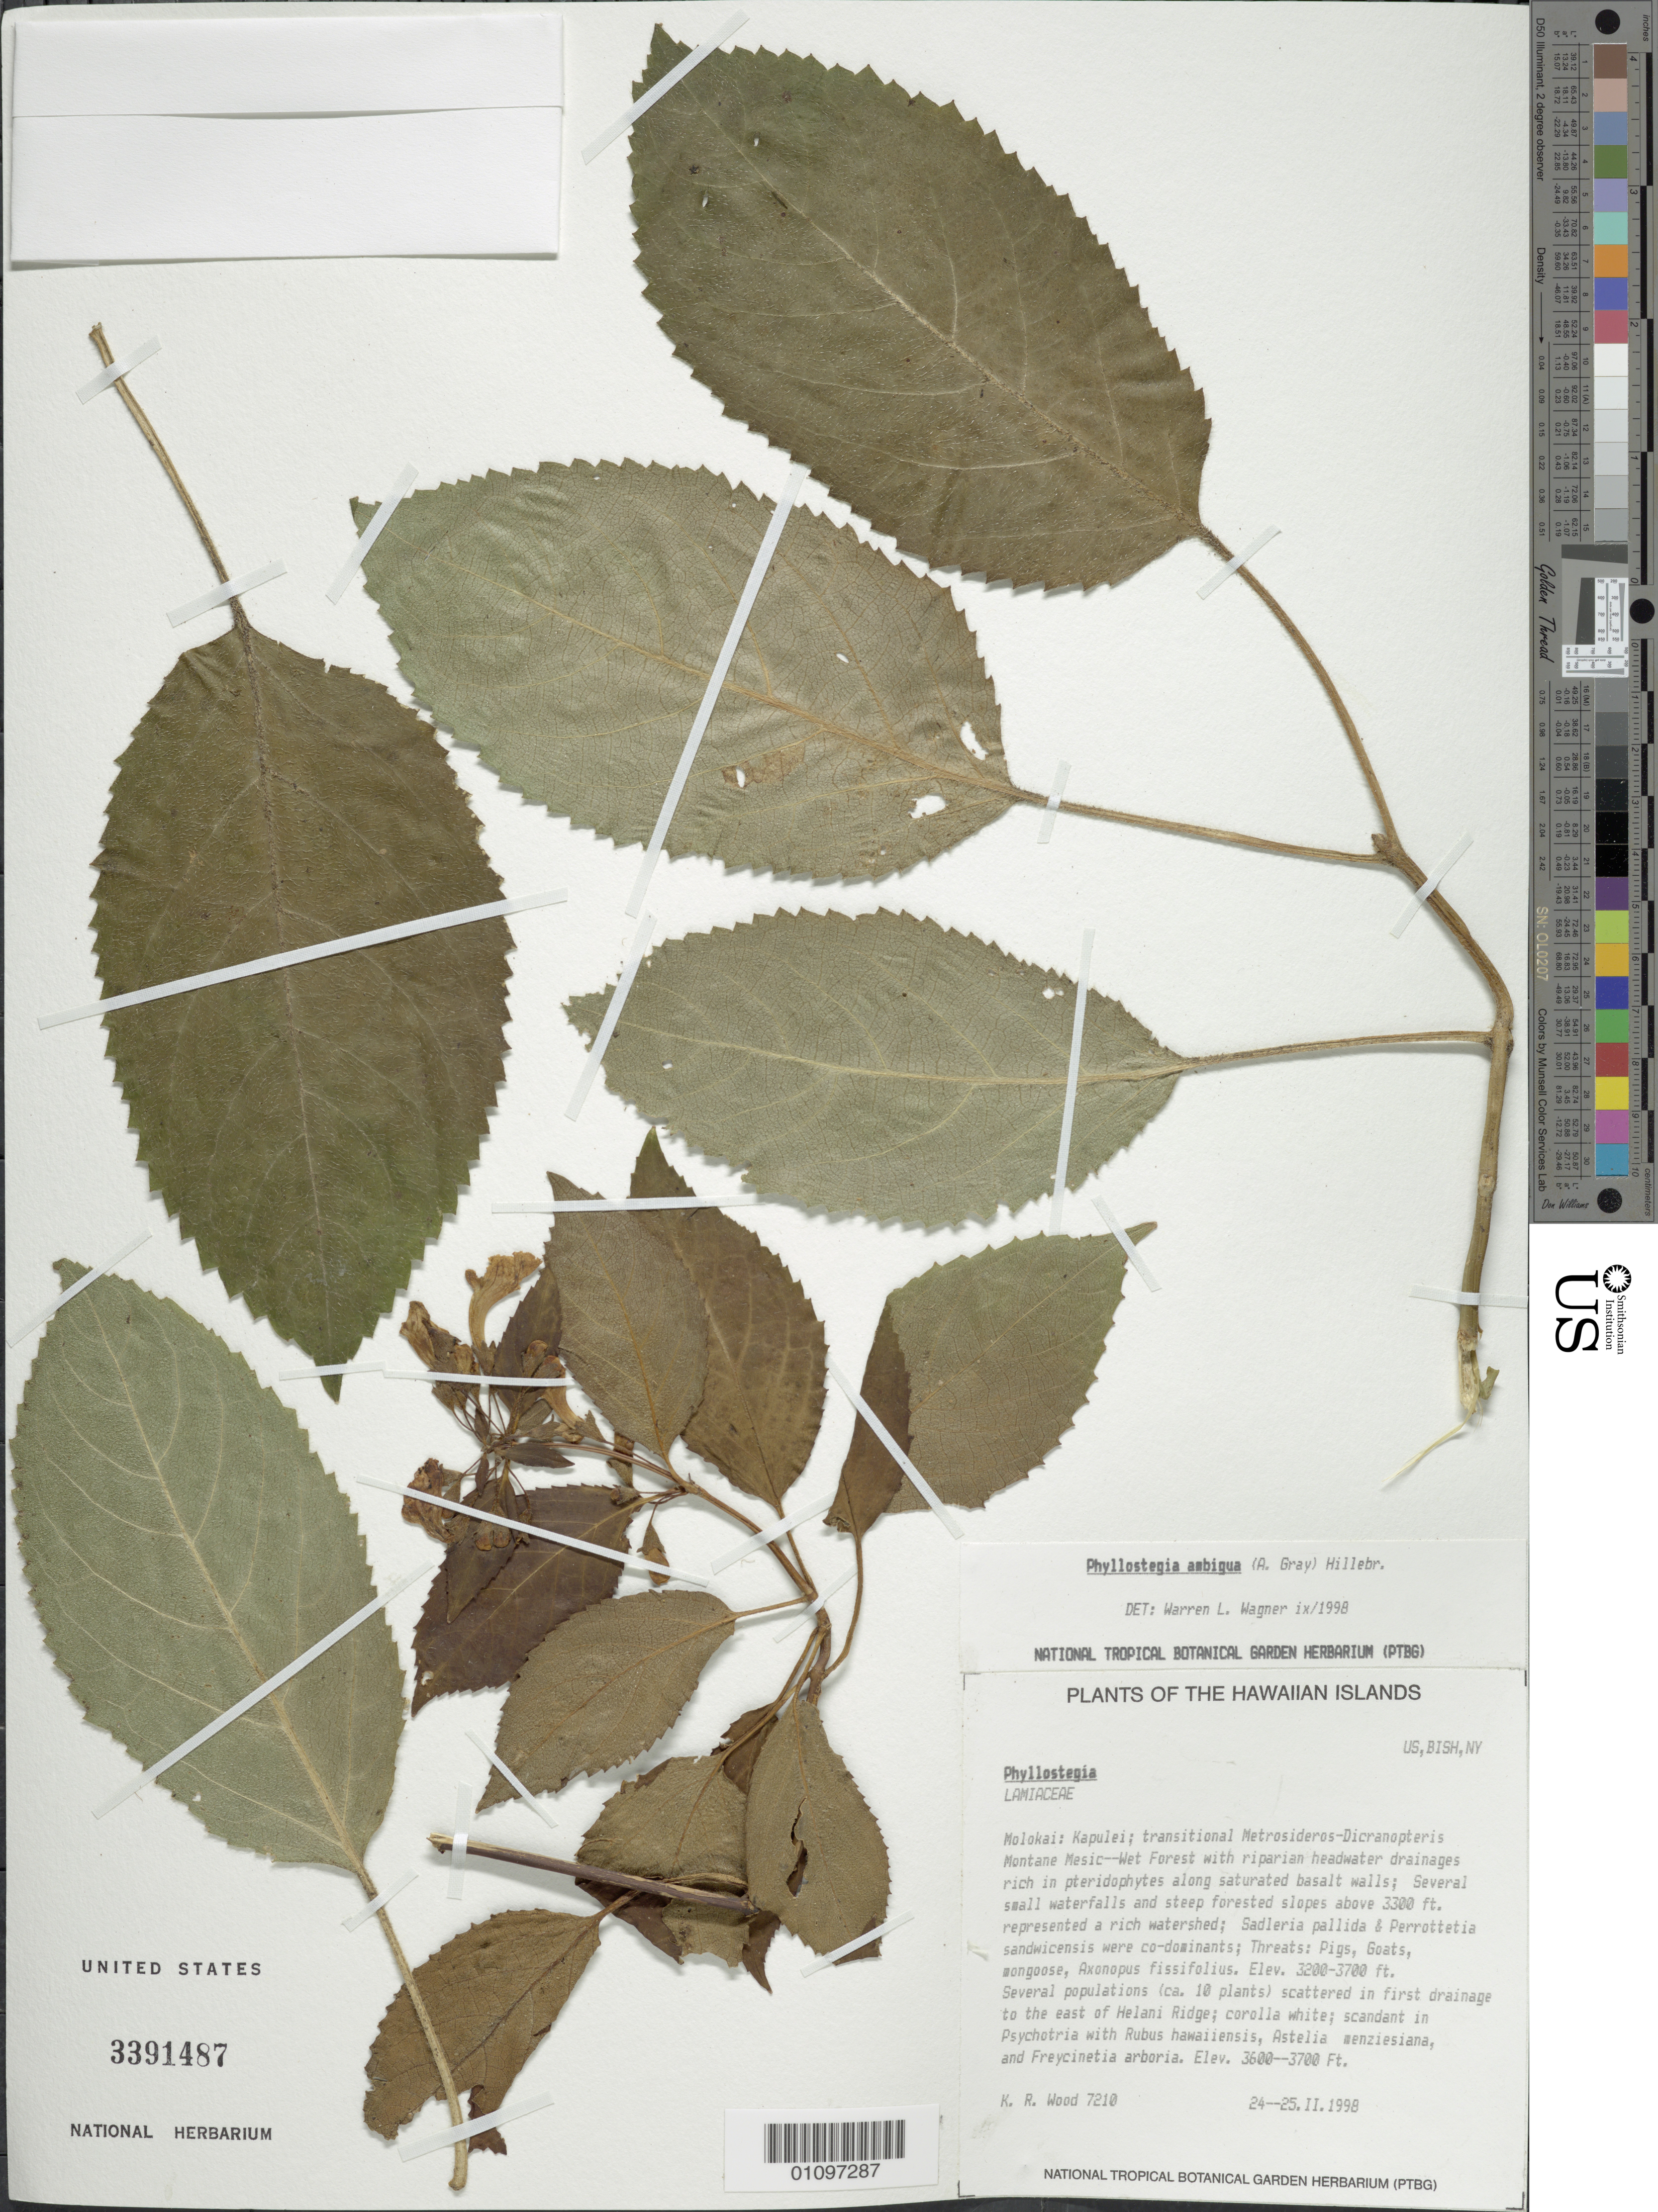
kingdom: Plantae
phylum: Tracheophyta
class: Magnoliopsida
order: Lamiales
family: Lamiaceae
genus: Phyllostegia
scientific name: Phyllostegia ambigua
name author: (A. Gray) Hillebr.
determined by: Wagner, W. L., (BOT), Smithsonian Institution - National Museum of Natural History (UNITED STATES)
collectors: K. R. Wood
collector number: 7210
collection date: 1998-02-24,1998-02-25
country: United States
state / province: Hawaii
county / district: Maui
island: Moloka'i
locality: Kapulei, first drainage to the east of Helani Ridge.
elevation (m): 1097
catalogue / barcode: US 3391487